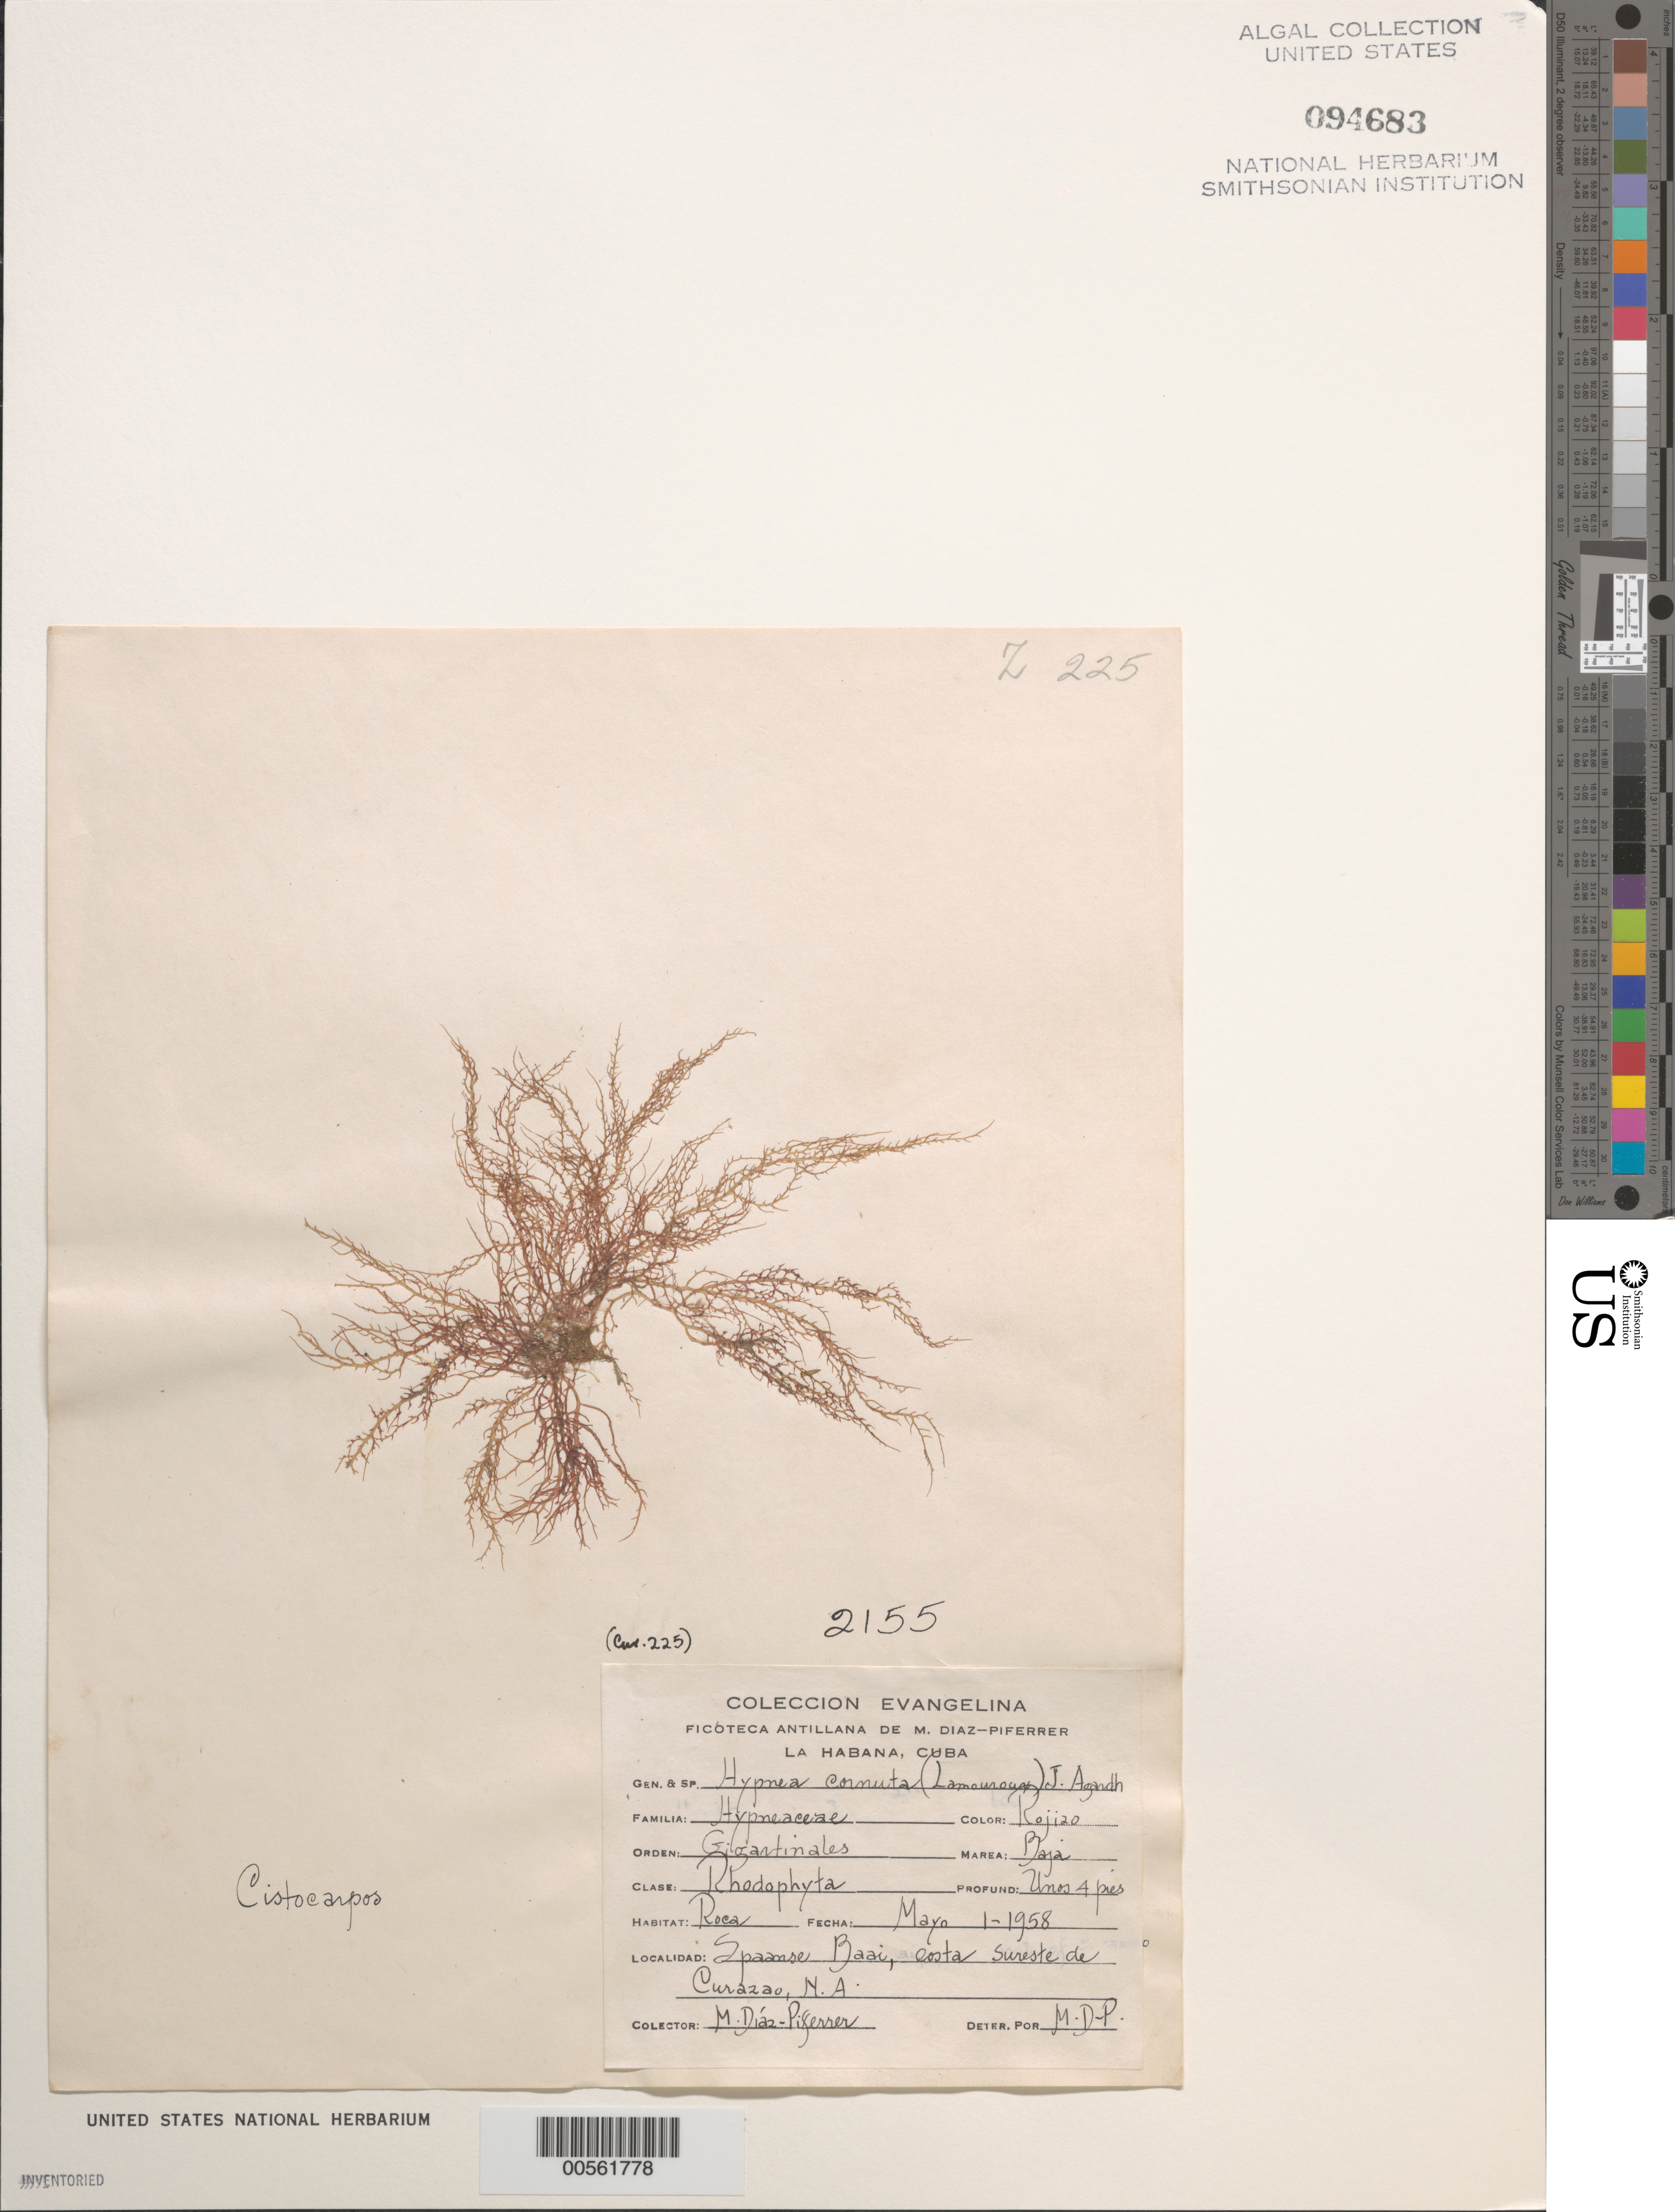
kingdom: Plantae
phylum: Rhodophyta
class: Florideophyceae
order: Gigartinales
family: Cystocloniaceae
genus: Hypnea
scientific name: Hypnea cornuta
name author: (Kütz.) J. Agardh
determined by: Diaz-Piferrer, M.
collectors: M. Diaz-Piferrer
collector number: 2155 & CUR. 225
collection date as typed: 01 May 1958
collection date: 1958-05-01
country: Curaçao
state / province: ABC Islands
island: Curaçao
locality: Spaanse Baai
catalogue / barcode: US 94683